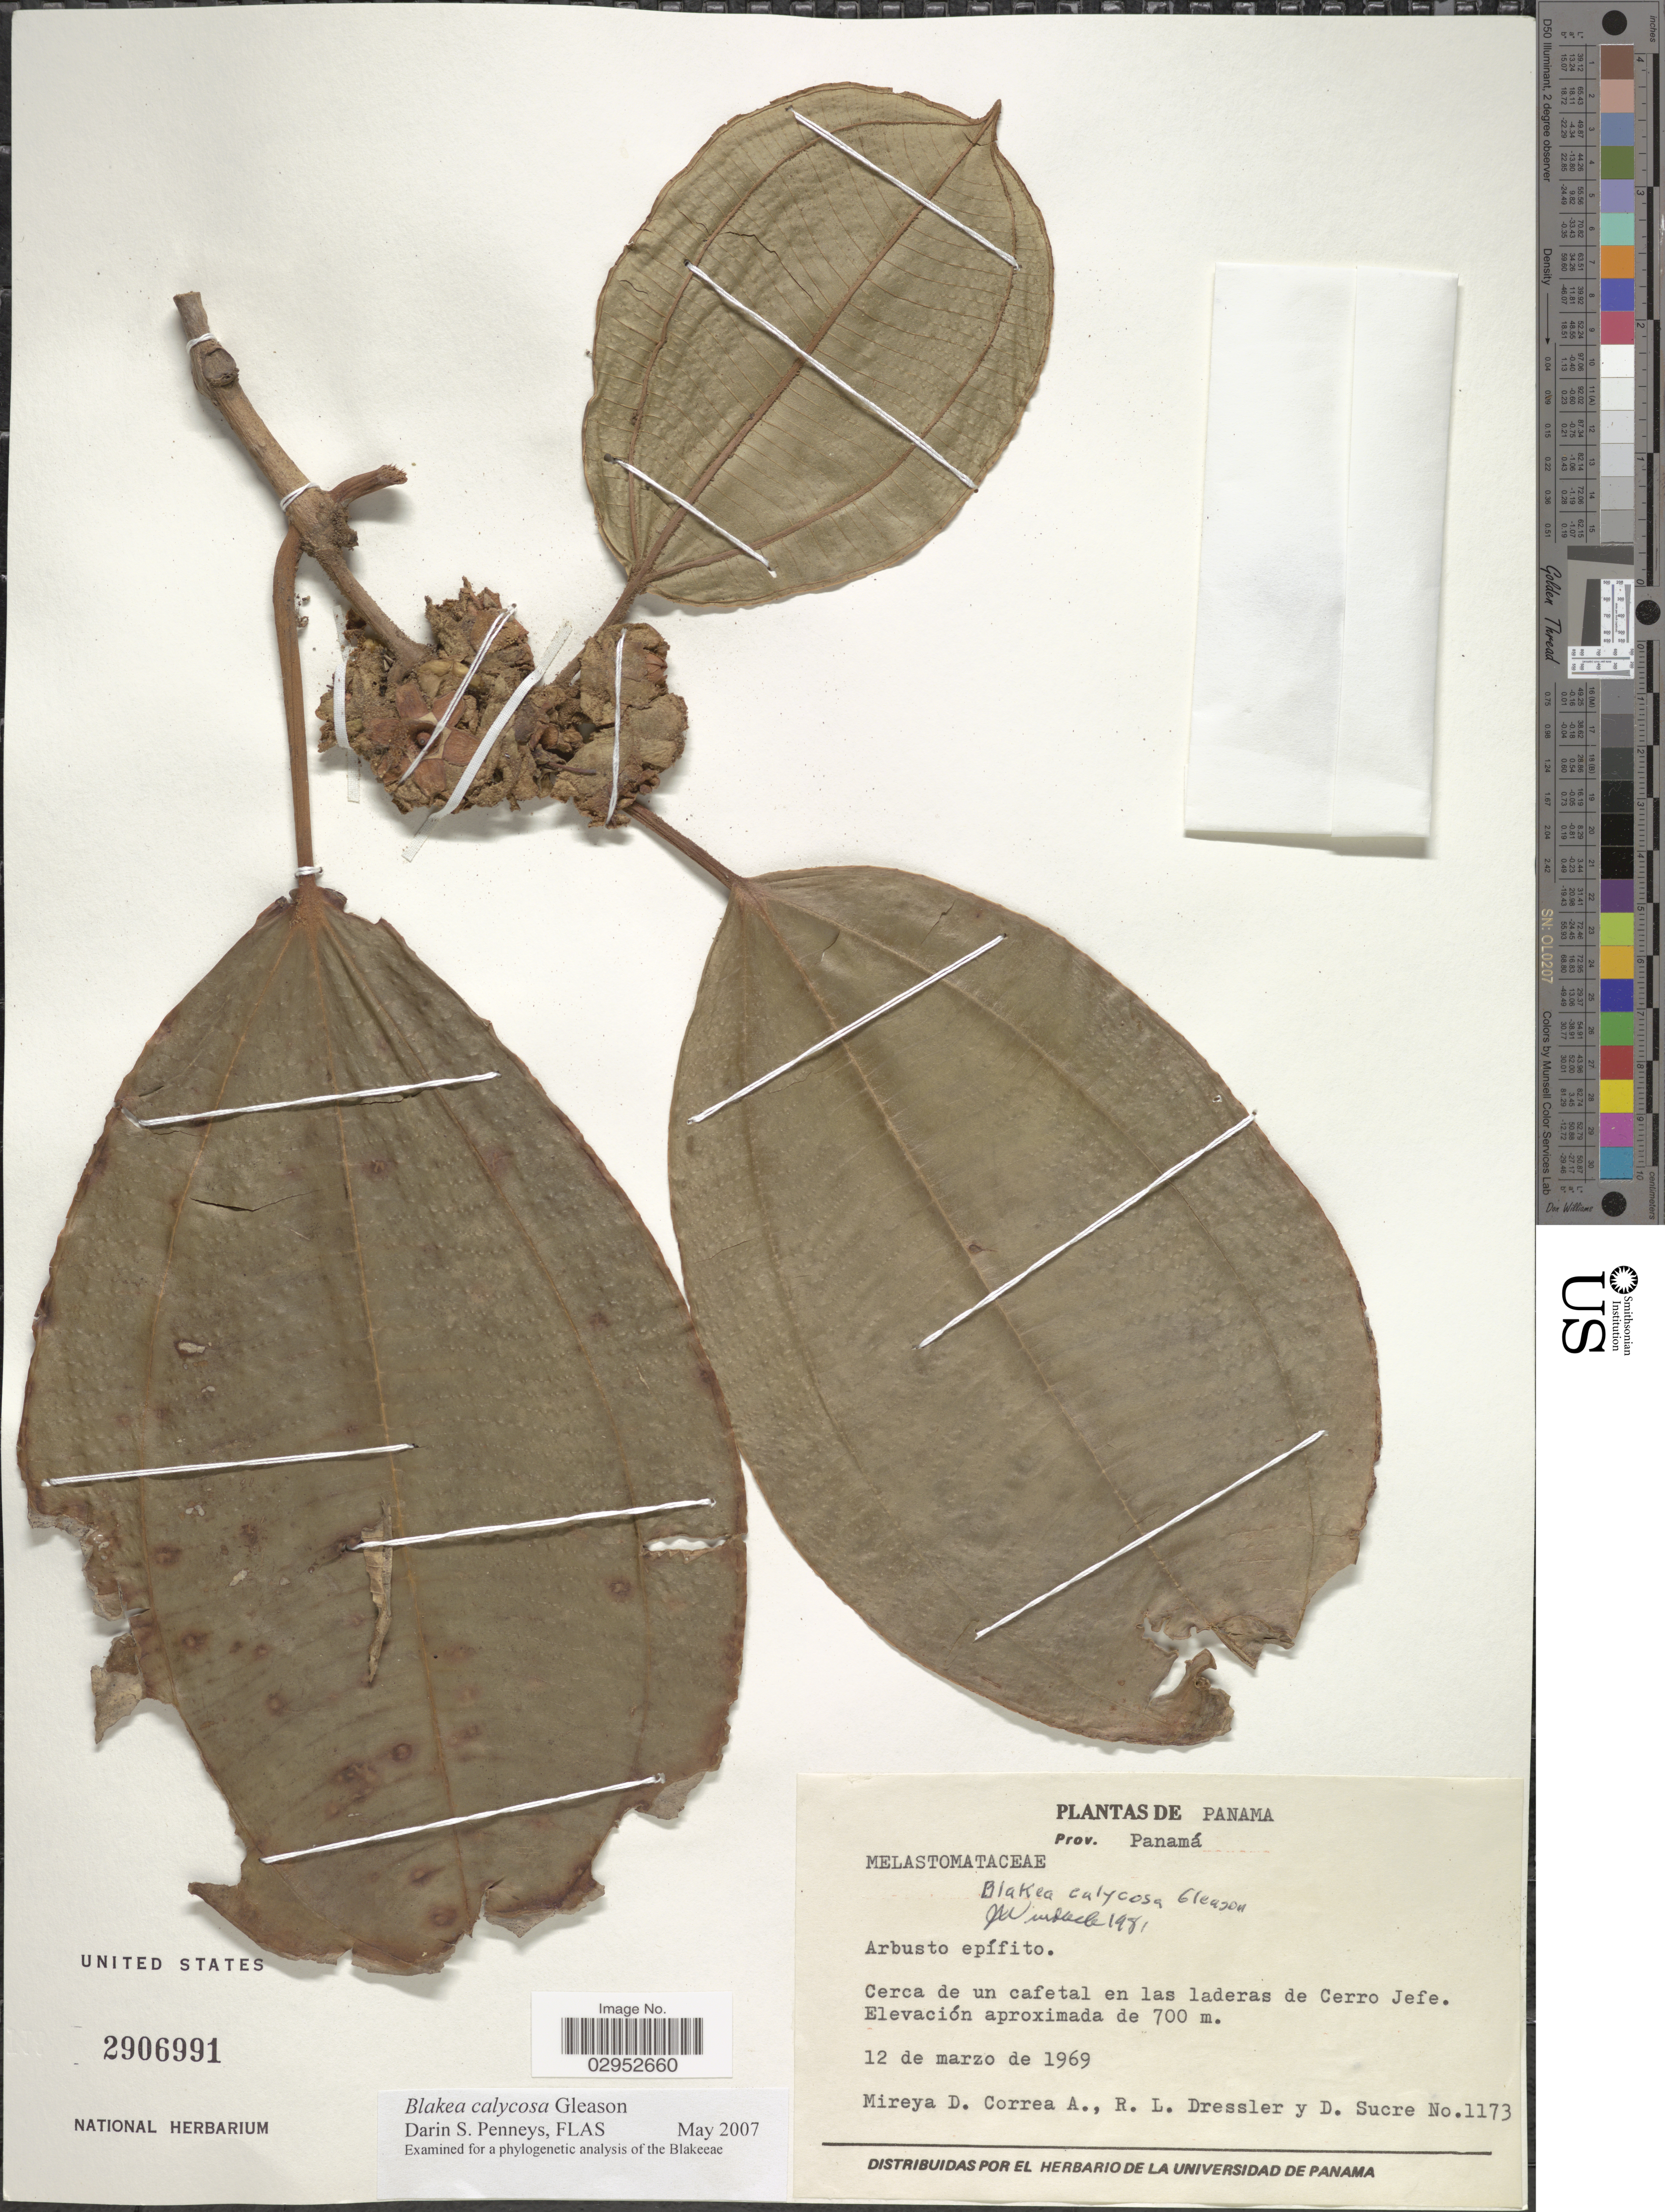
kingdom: Plantae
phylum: Tracheophyta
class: Magnoliopsida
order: Myrtales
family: Melastomataceae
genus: Blakea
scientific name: Blakea calycosa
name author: Gleason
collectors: M. D. Corrêa-A., R. Dressler & D. Sucre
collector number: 1173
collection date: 1969-03-12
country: Panama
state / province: Panamá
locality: Prov. Panamá. Cerca de un cafetal en las laderas de Cerro Jefe.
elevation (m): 700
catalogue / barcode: US 2906991